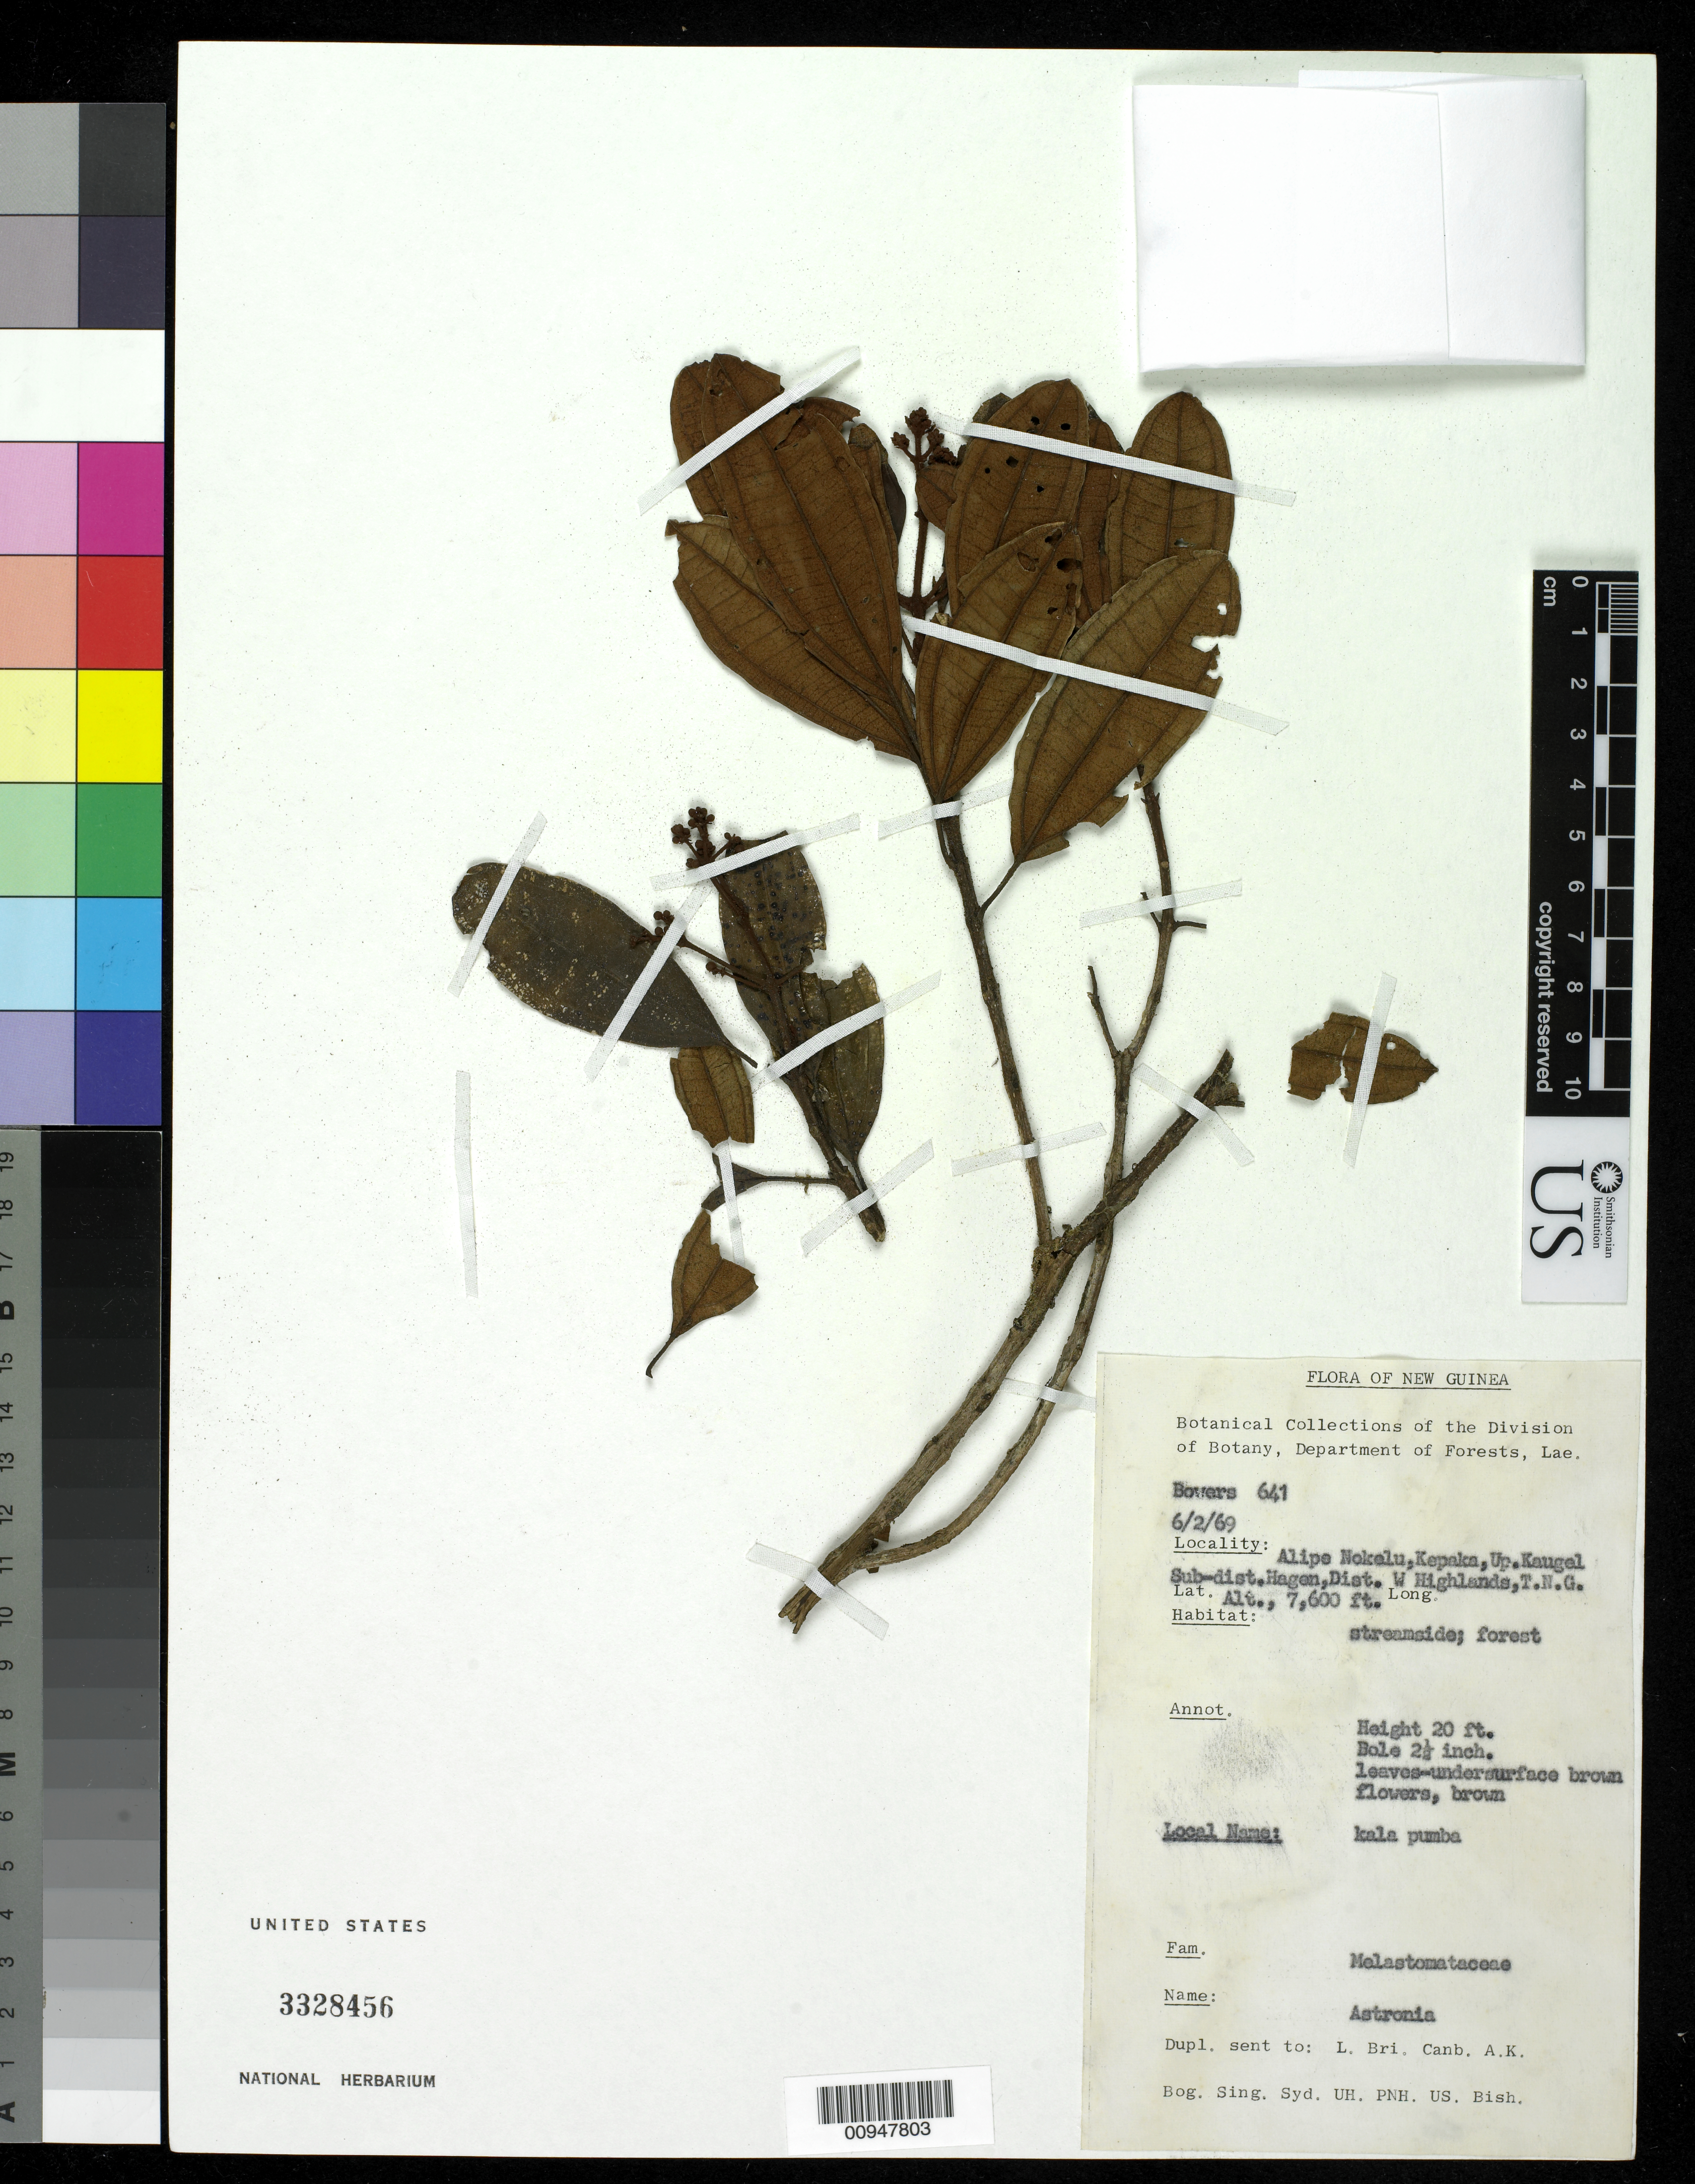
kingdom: Plantae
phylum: Tracheophyta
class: Magnoliopsida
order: Myrtales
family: Melastomataceae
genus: Astronia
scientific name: Astronia sp.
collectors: N. Bowers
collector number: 641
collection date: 1969-02-06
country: Papua New Guinea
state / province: Western Highlands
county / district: Mount Hagen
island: New Guinea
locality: Alipe Nokalu, Kepaka, Up.Kaugel sub-district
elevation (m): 2316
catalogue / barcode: US 3328456